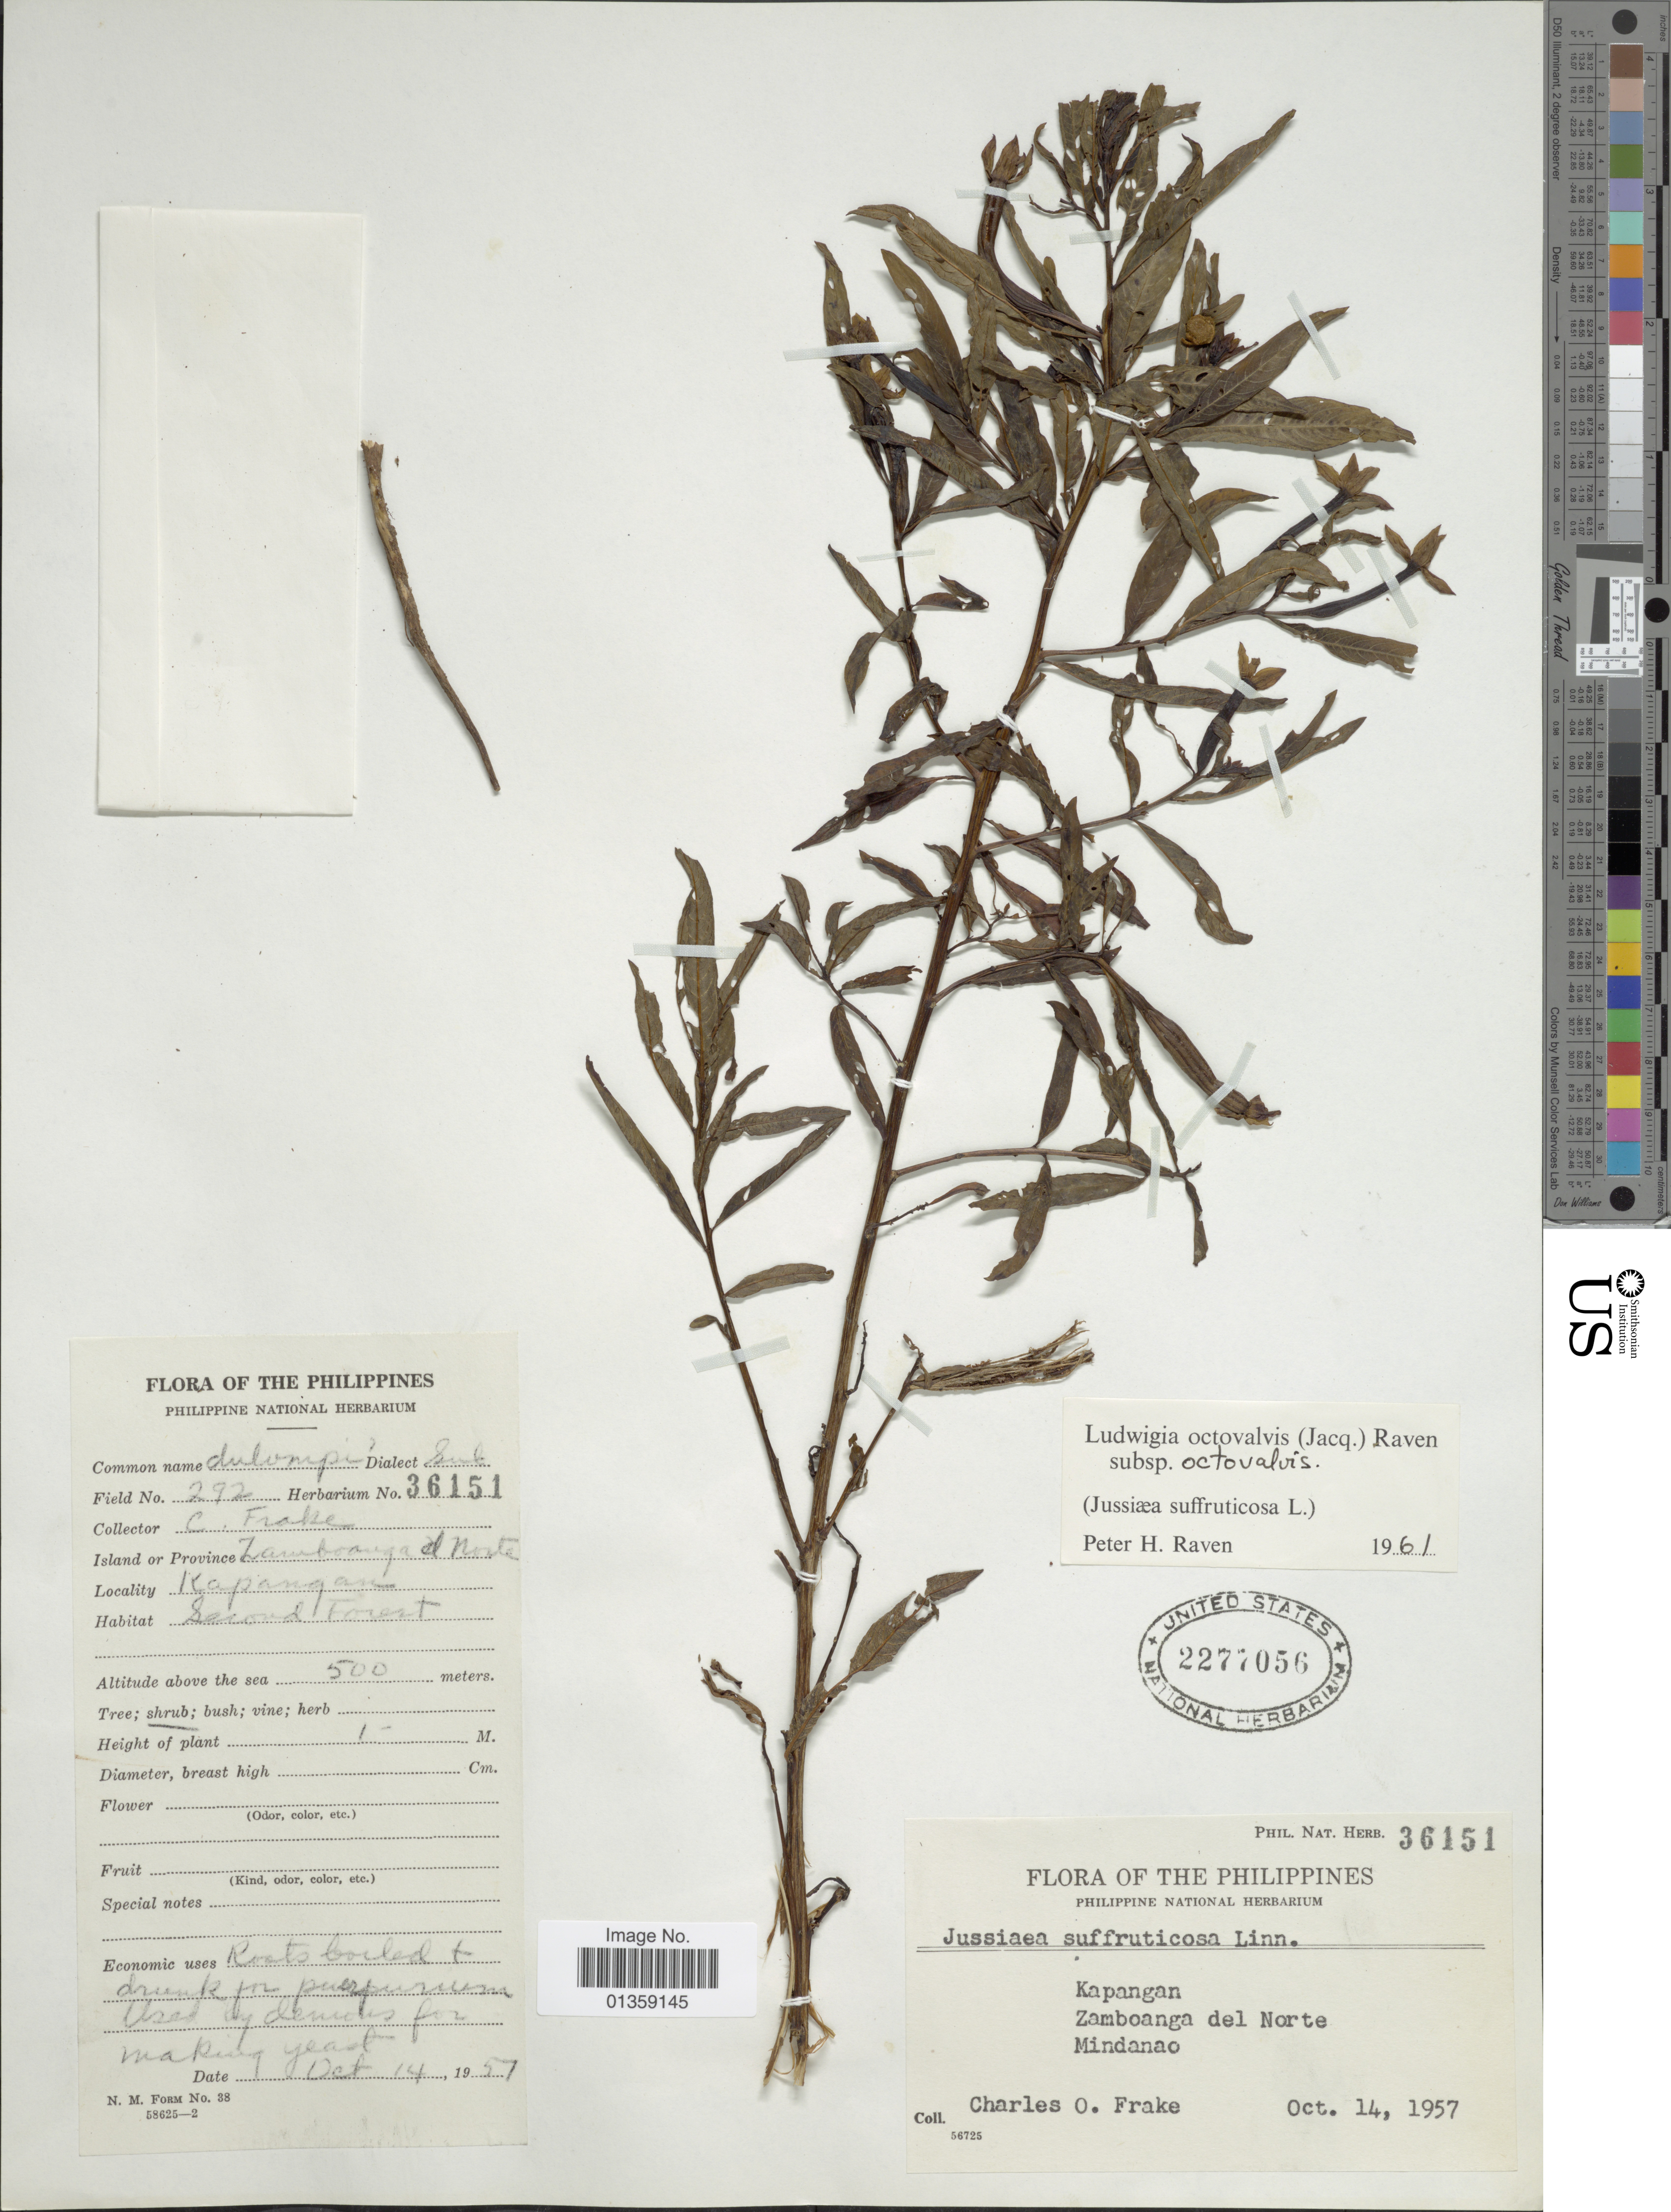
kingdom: Plantae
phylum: Tracheophyta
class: Magnoliopsida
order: Myrtales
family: Onagraceae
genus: Ludwigia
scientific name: Ludwigia octovalvis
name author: (Jacq.) P.H. Raven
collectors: C. O. Frake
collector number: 36151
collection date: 1957-10-14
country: Philippines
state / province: Zamboanga Peninsula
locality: Kapangan, Zamboanga del Norte, Mindanao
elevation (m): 500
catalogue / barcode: US 2277056